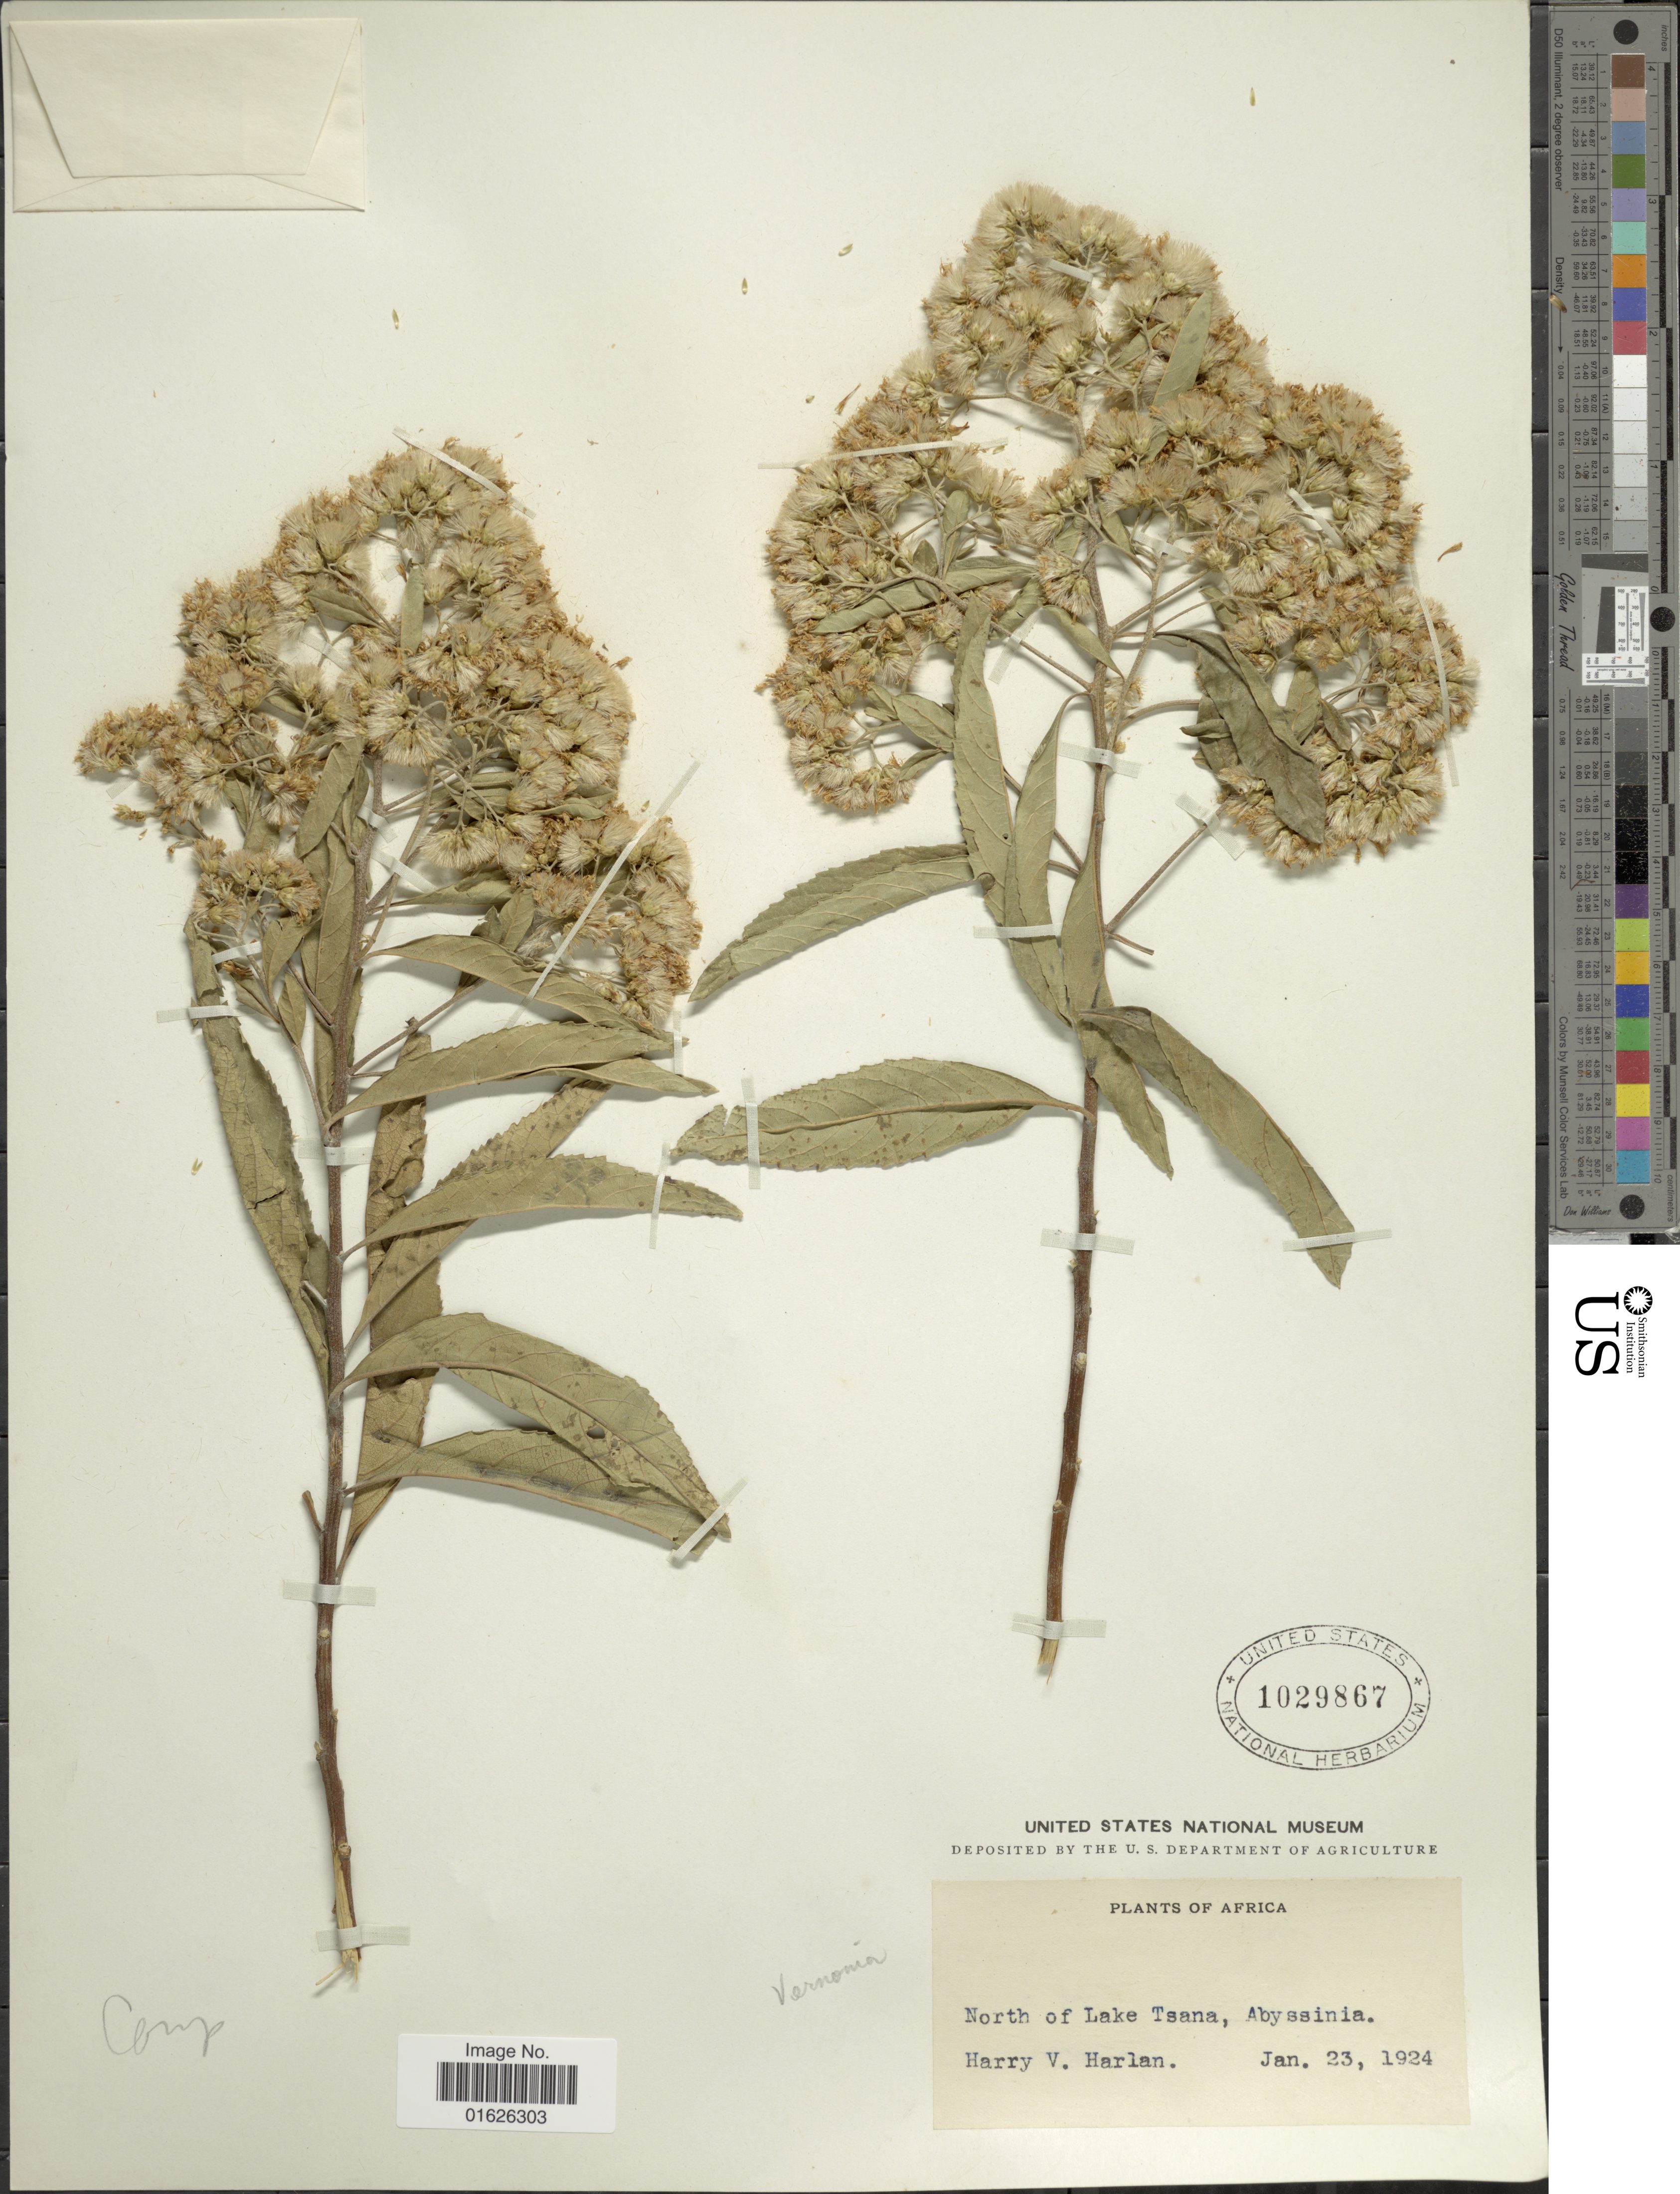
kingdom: Plantae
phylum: Tracheophyta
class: Magnoliopsida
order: Asterales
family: Asteraceae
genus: Gymnanthemum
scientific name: Gymnanthemum amygdalinum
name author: (Delile) Sch. Bip. ex Walp.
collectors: H. Harlan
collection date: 1924-01-23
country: Eritrea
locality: North of Lake Tsana, Abyssinia.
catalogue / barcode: US 1029867